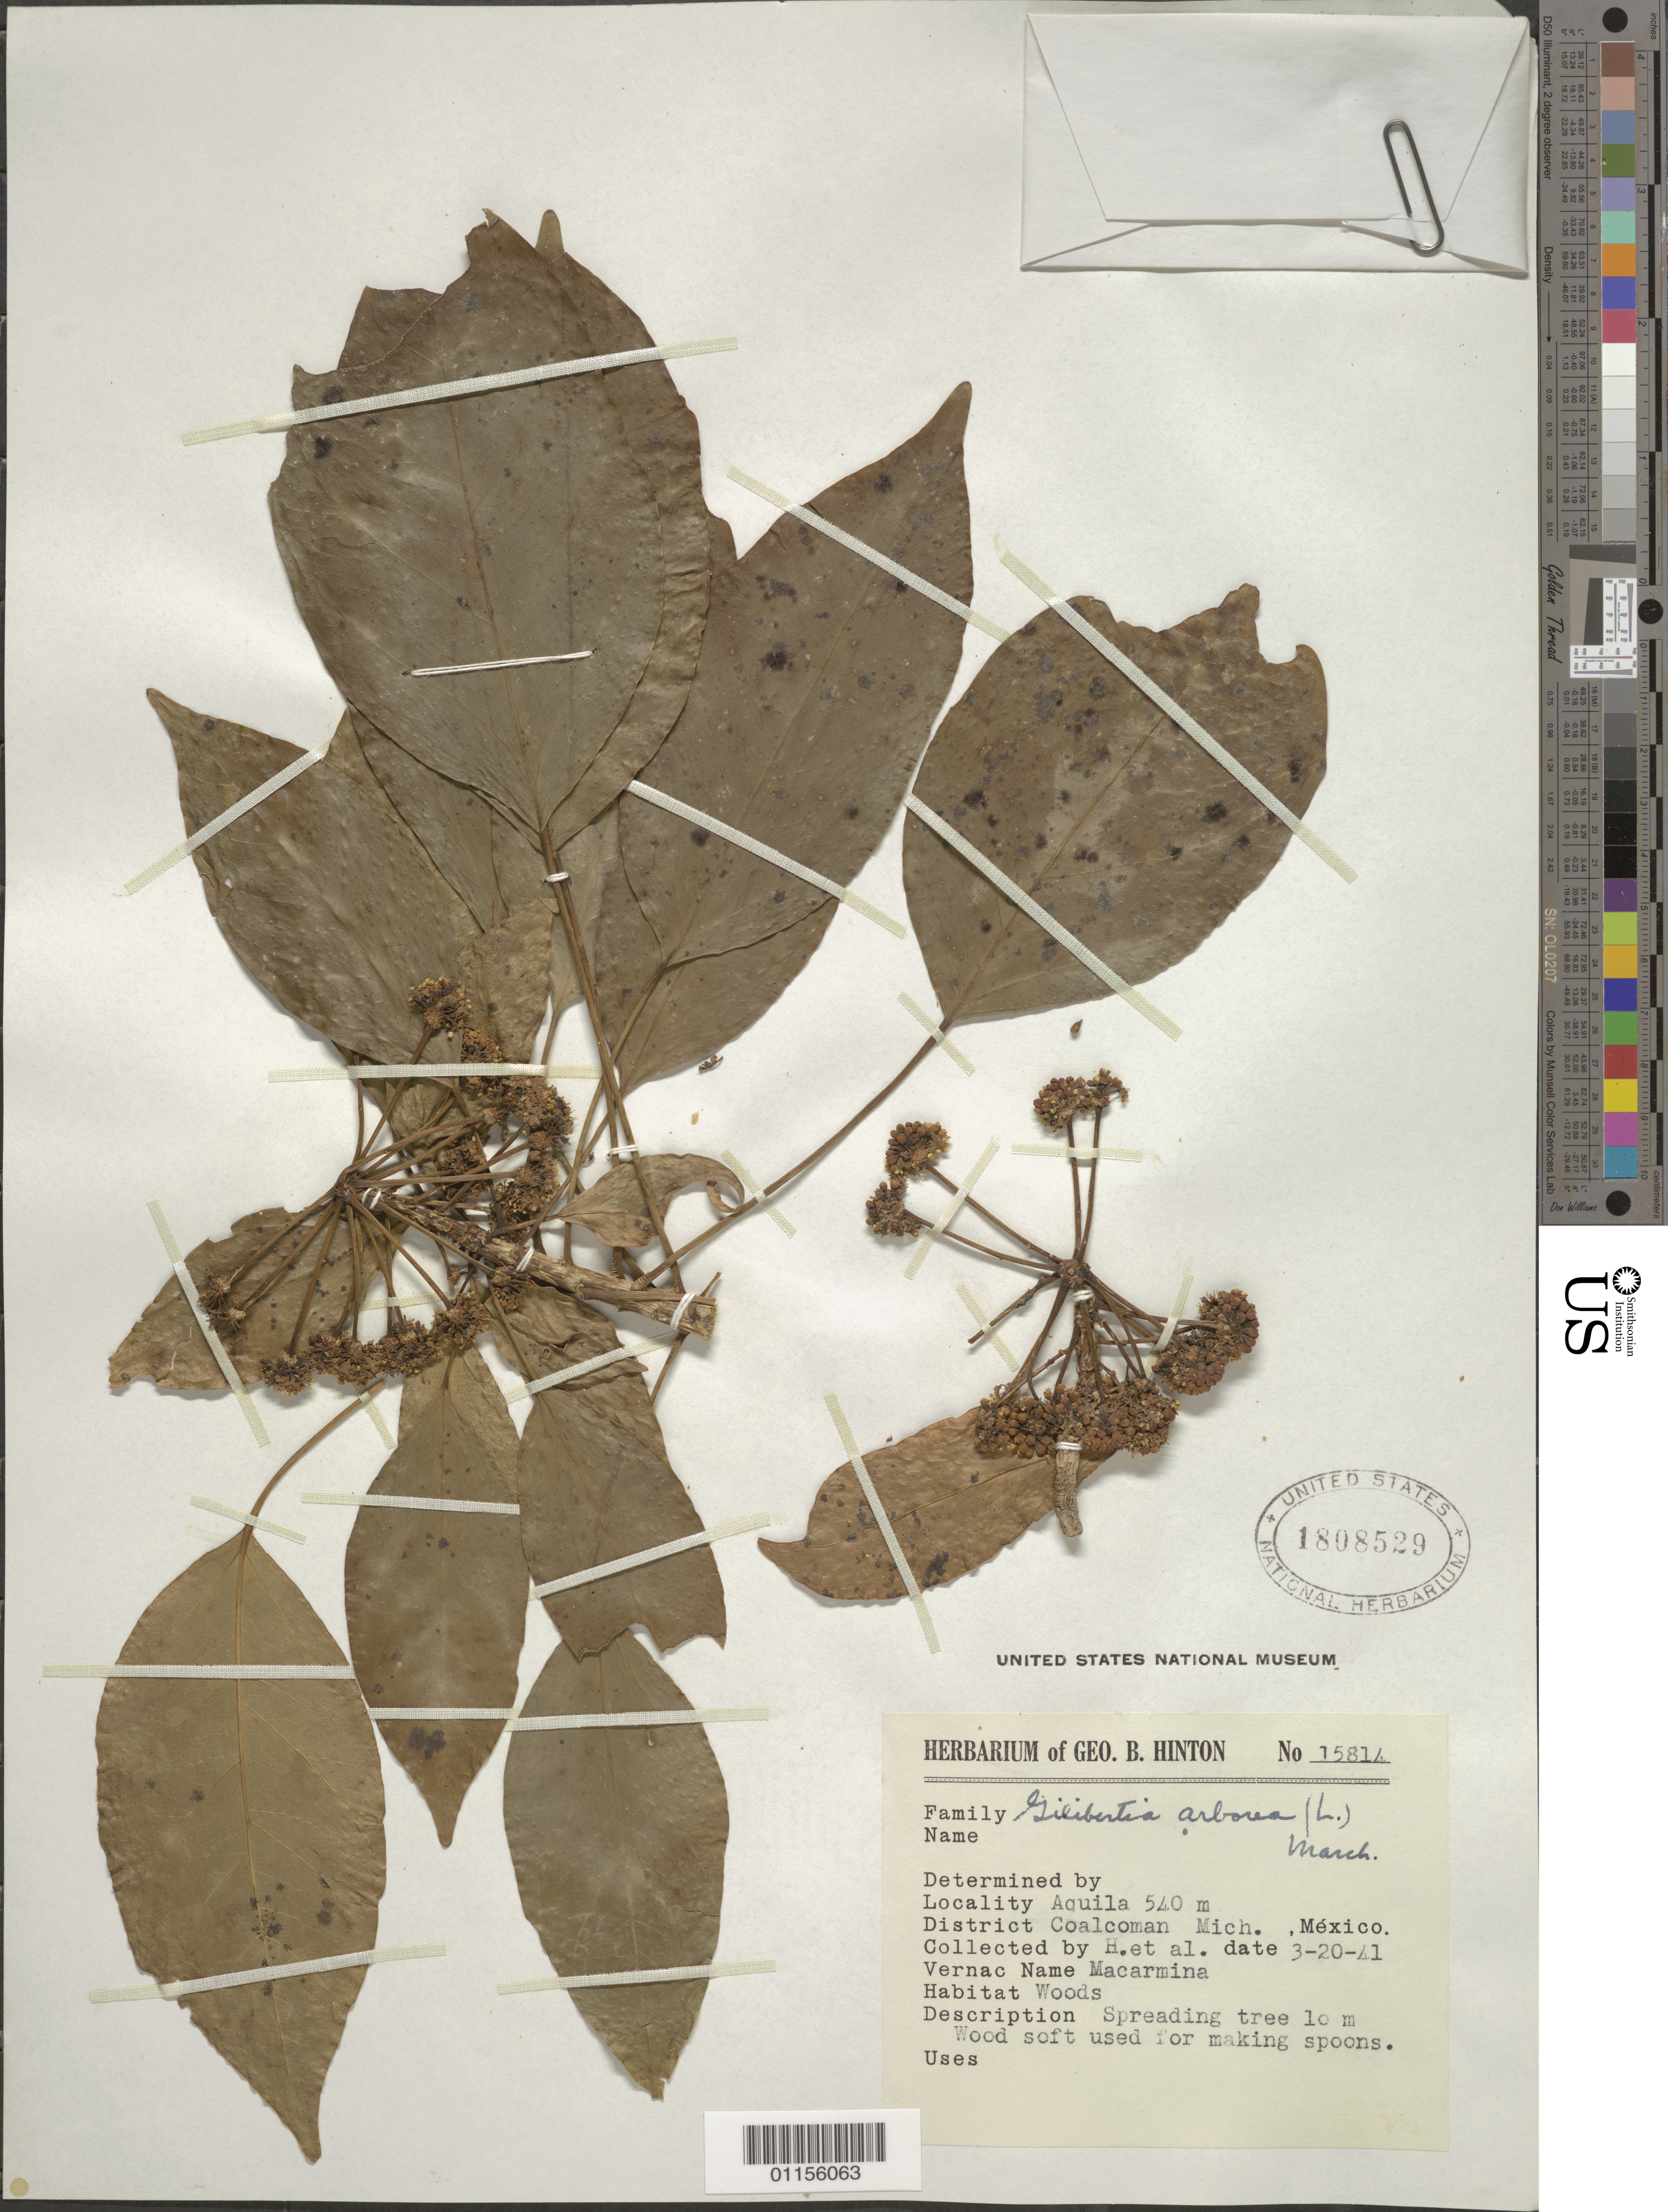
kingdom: Plantae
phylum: Tracheophyta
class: Magnoliopsida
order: Apiales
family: Araliaceae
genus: Dendropanax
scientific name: Dendropanax arboreus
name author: (L.) Decne. & Planch.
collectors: G. B. Hinton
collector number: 15814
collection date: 1941-03-20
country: Mexico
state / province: Michoacán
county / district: Coalcomán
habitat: Woods. Spreading tree.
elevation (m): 540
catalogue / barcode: US 1808529